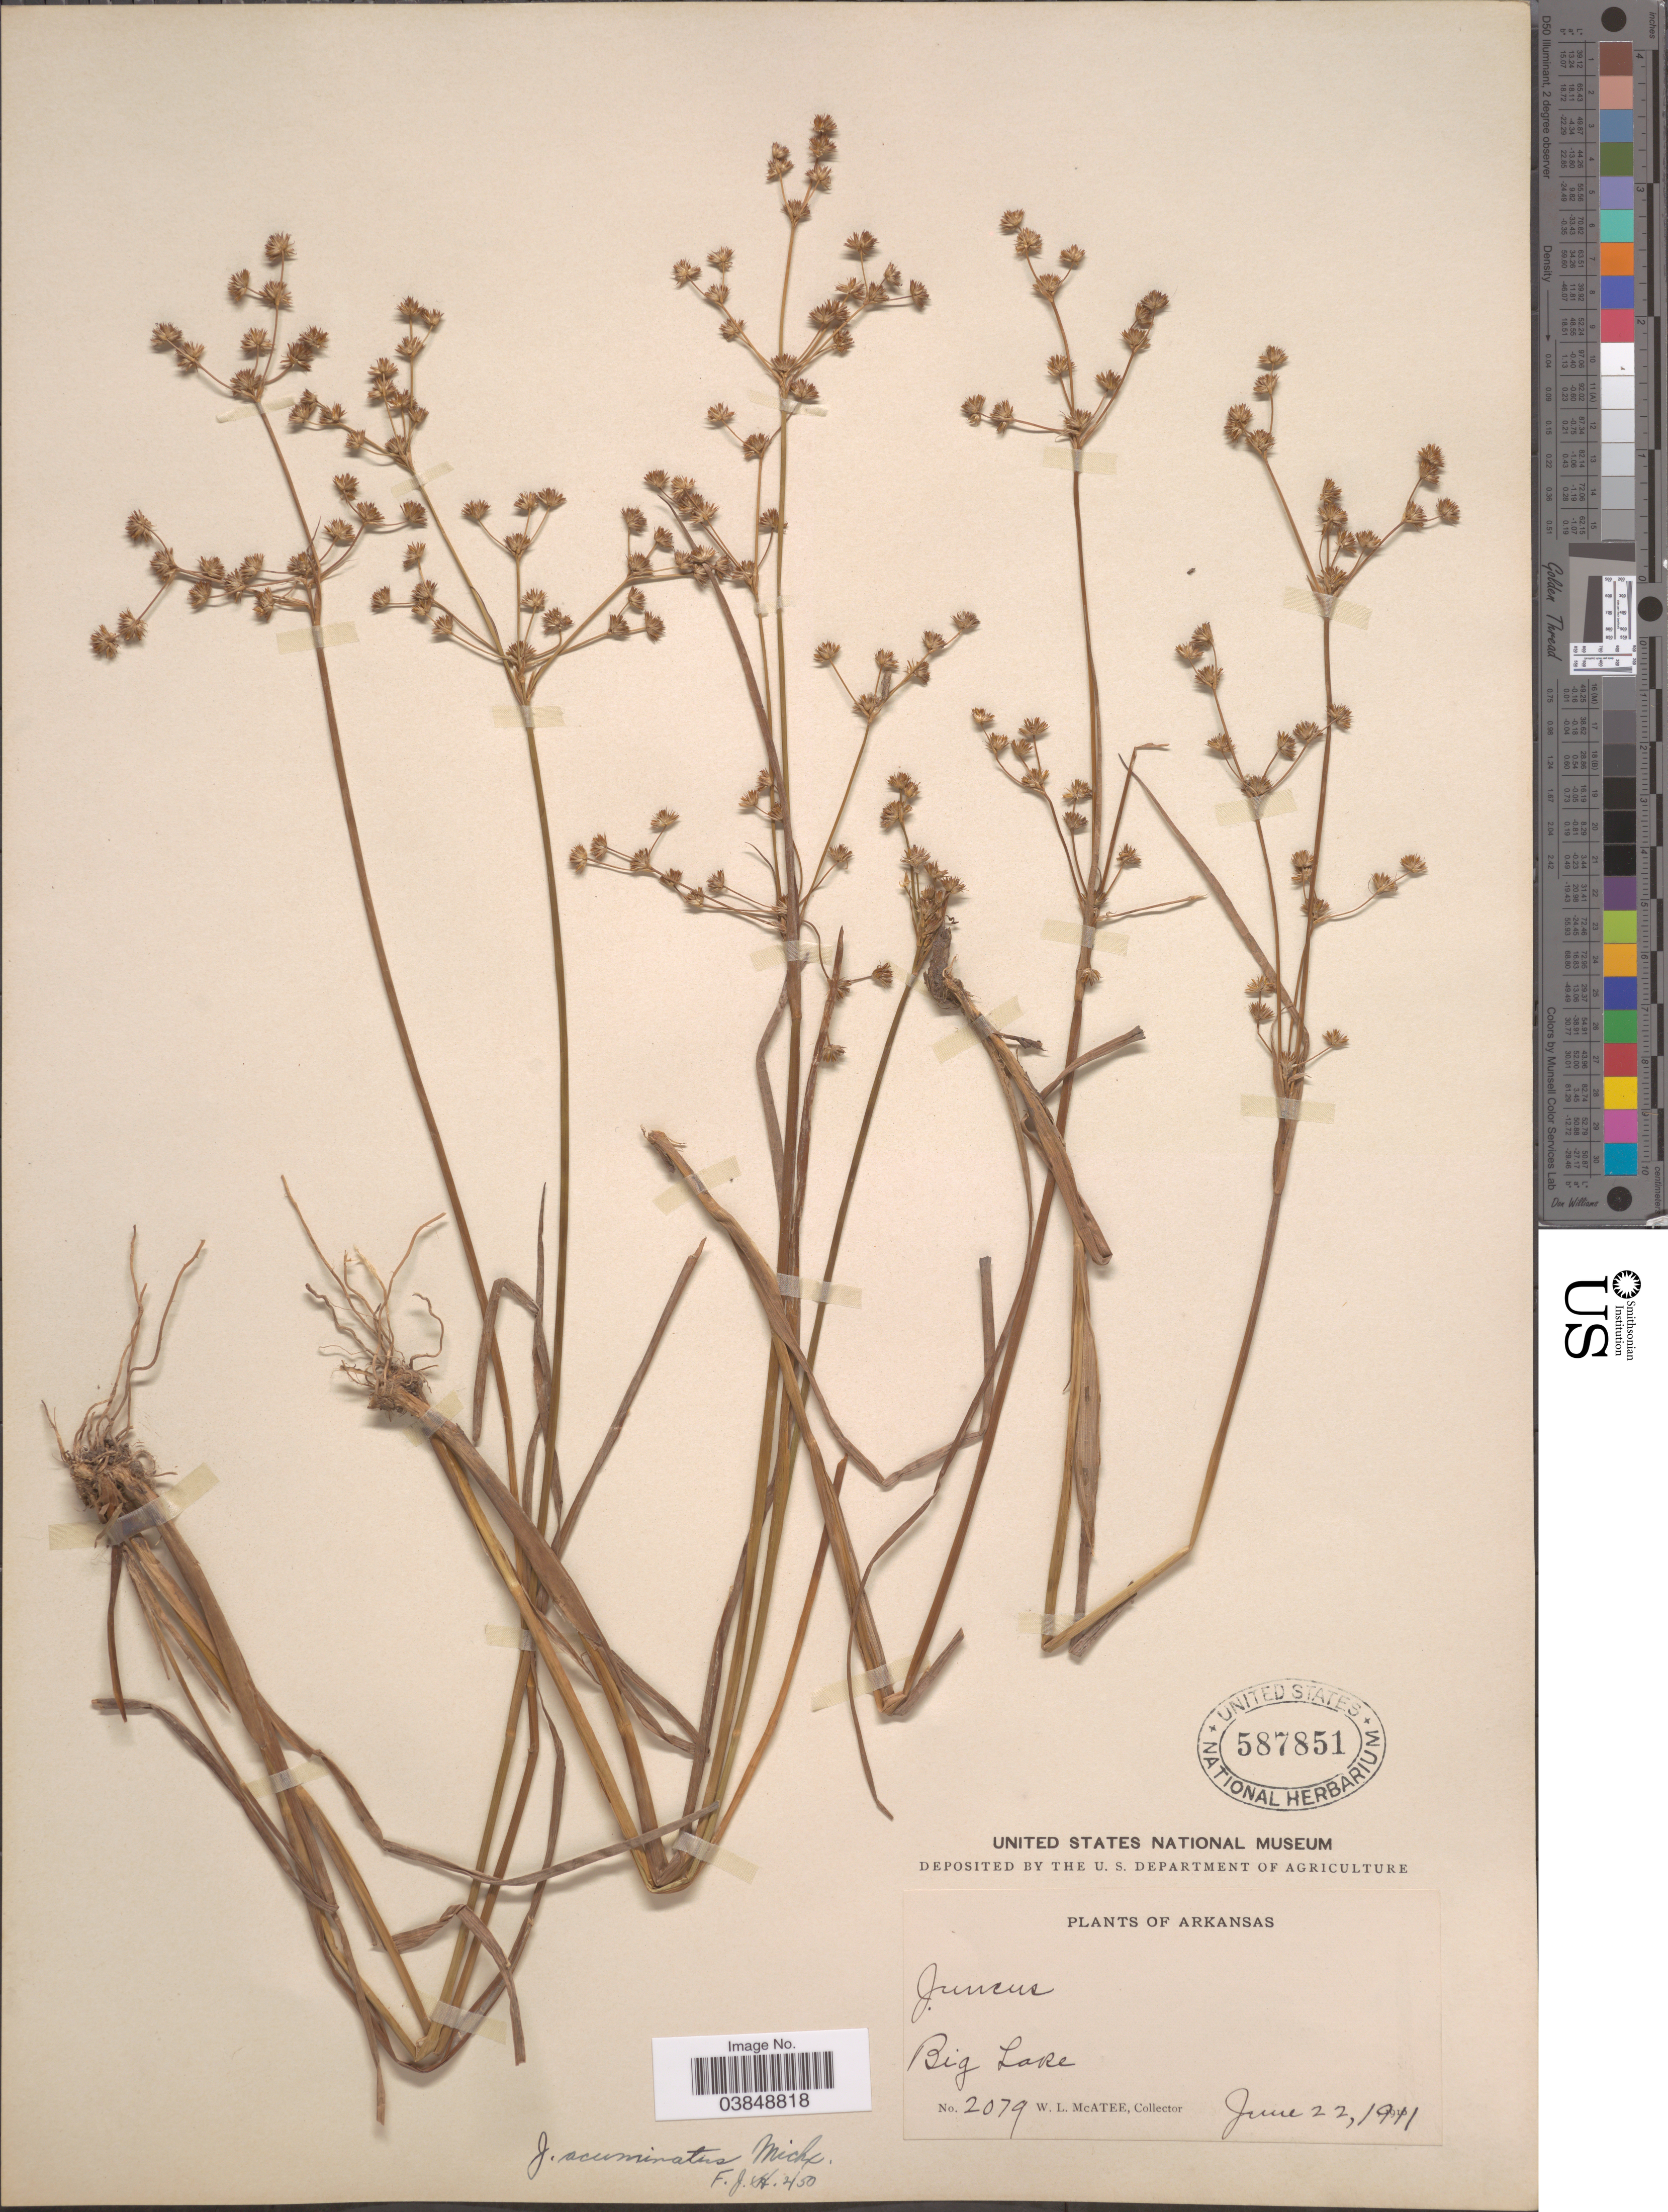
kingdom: Plantae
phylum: Tracheophyta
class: Liliopsida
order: Poales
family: Juncaceae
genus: Juncus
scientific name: Juncus acuminatus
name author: Michx.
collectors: W. McAtee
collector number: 2079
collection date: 1911-06-22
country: United States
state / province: Arkansas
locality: Big Lake.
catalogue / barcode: US 587851